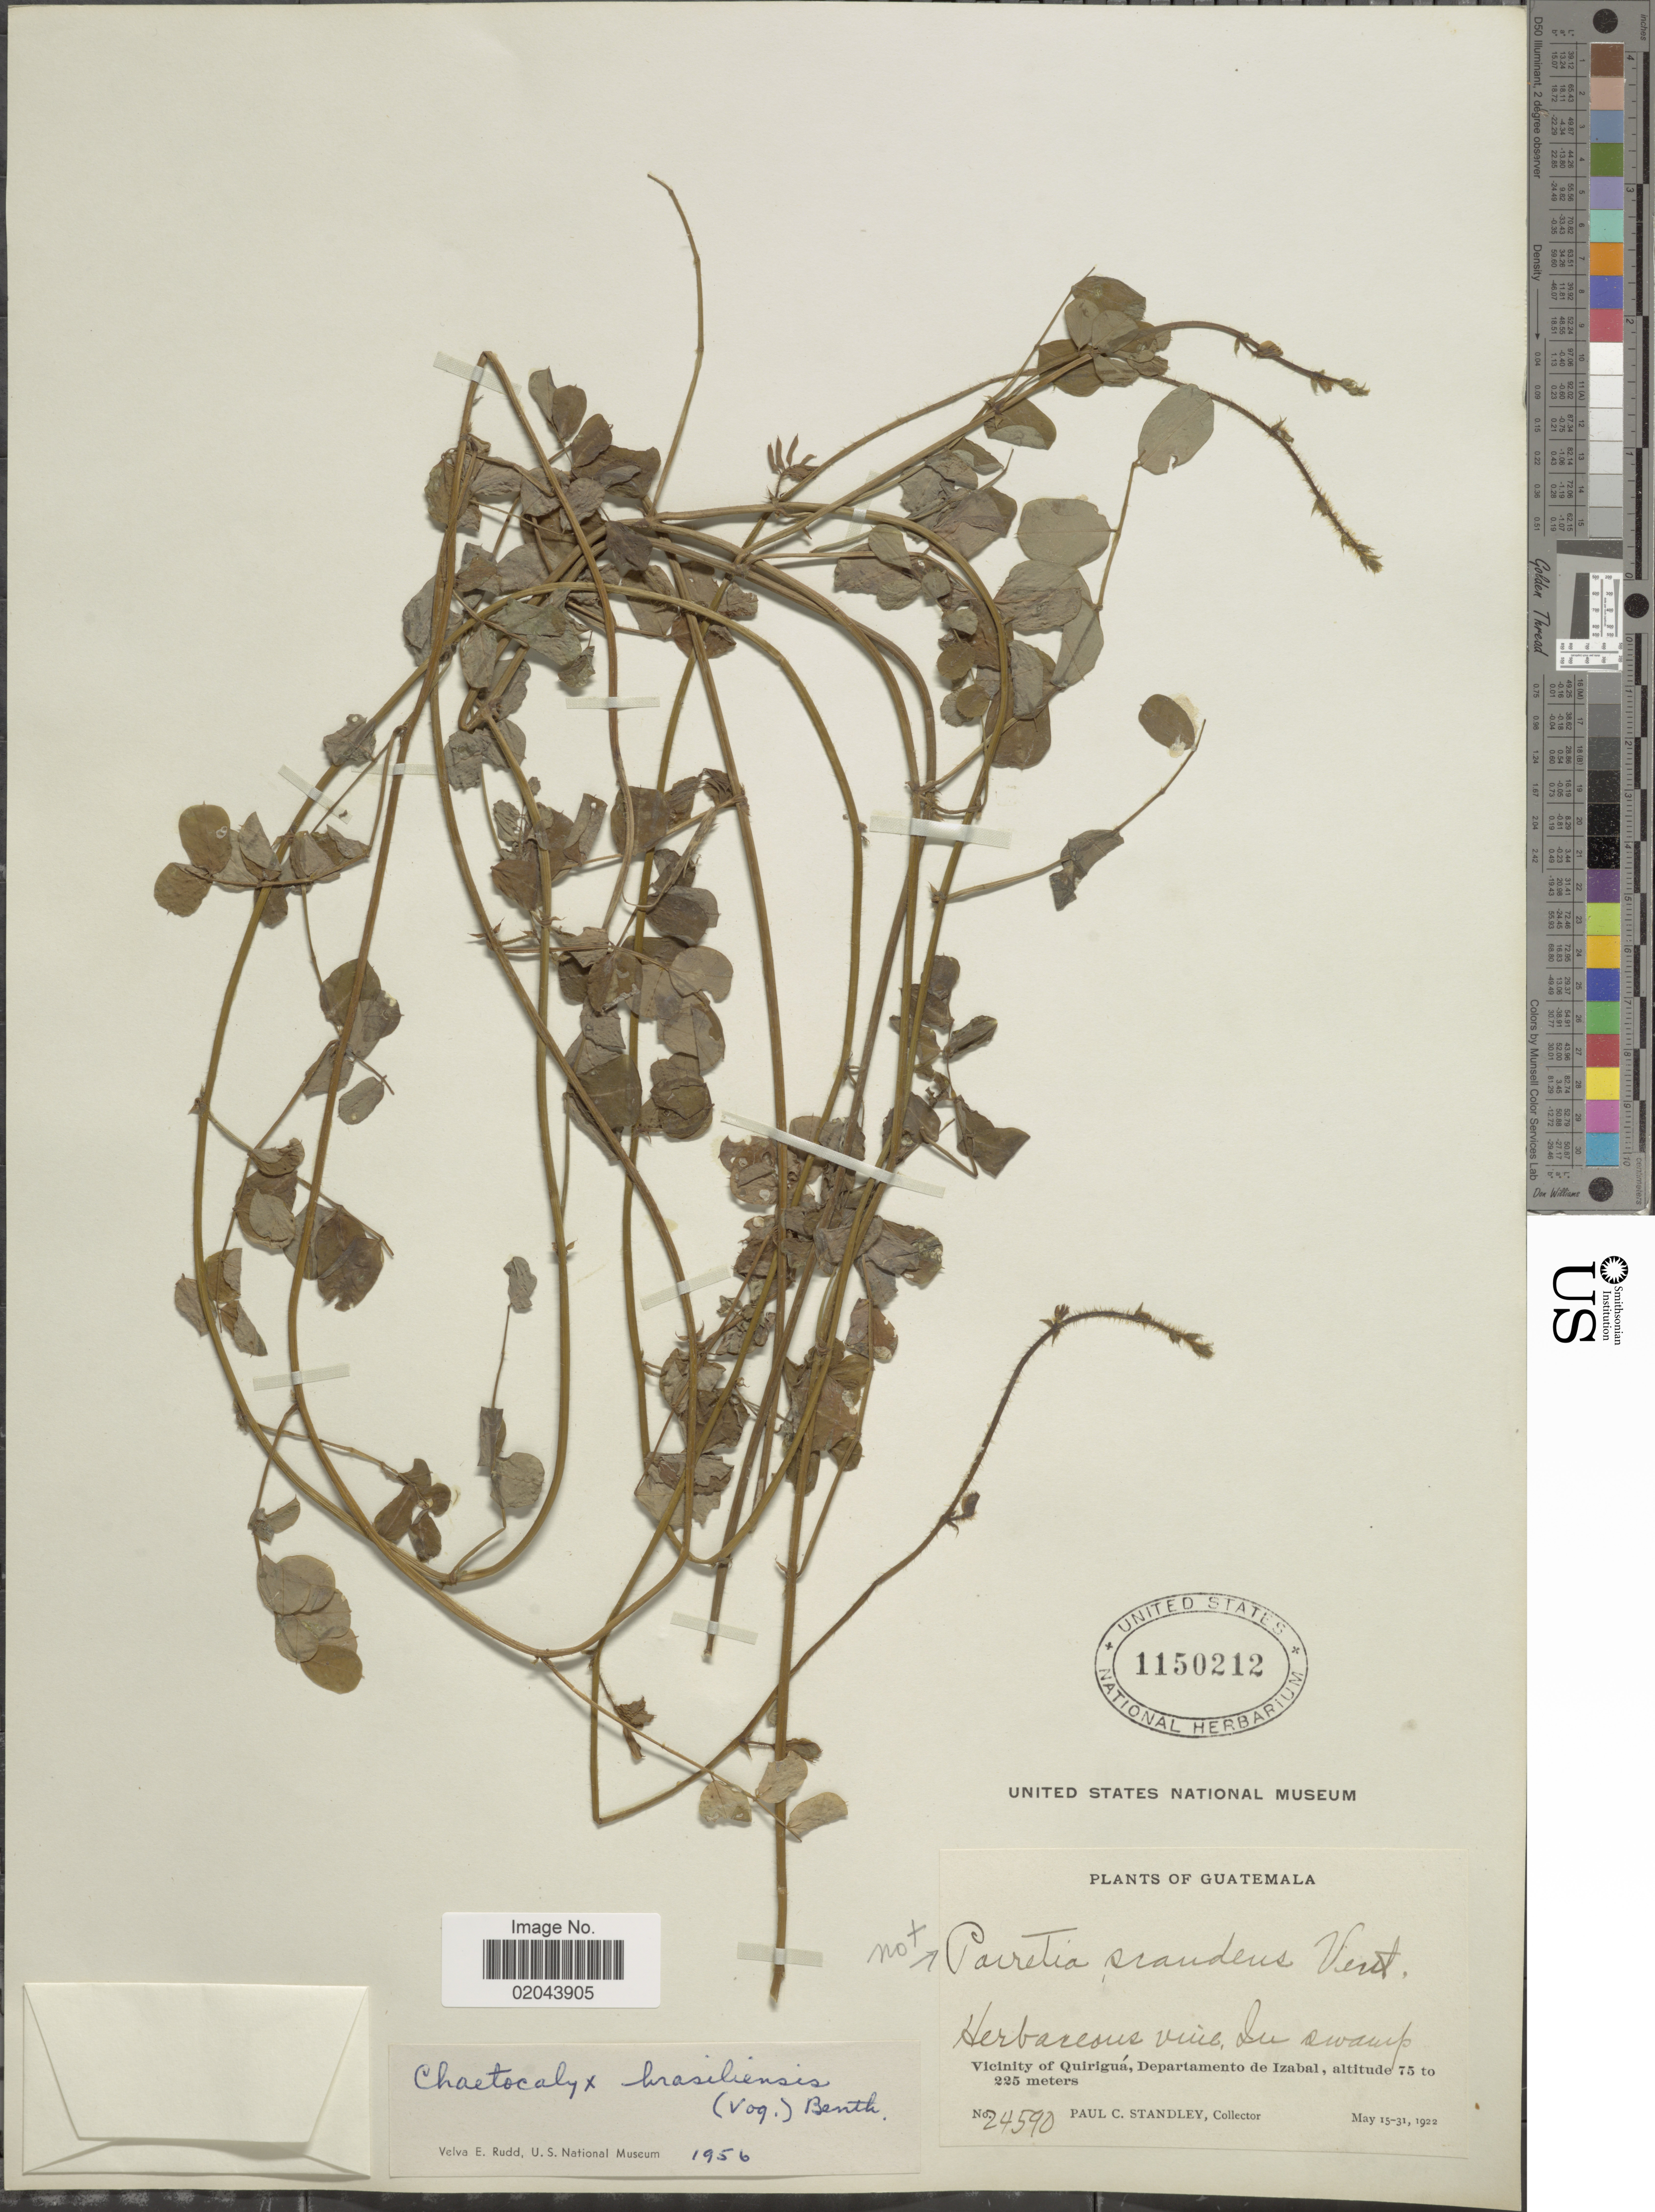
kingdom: Plantae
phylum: Tracheophyta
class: Magnoliopsida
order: Fabales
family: Fabaceae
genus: Chaetocalyx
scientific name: Chaetocalyx brasiliensis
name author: (Vogel) Benth.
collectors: P. C. Standley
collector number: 24590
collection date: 1922-05-15/1922-05-31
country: Guatemala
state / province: Izabal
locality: Vicinity of Quirigua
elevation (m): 75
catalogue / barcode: US 1150212